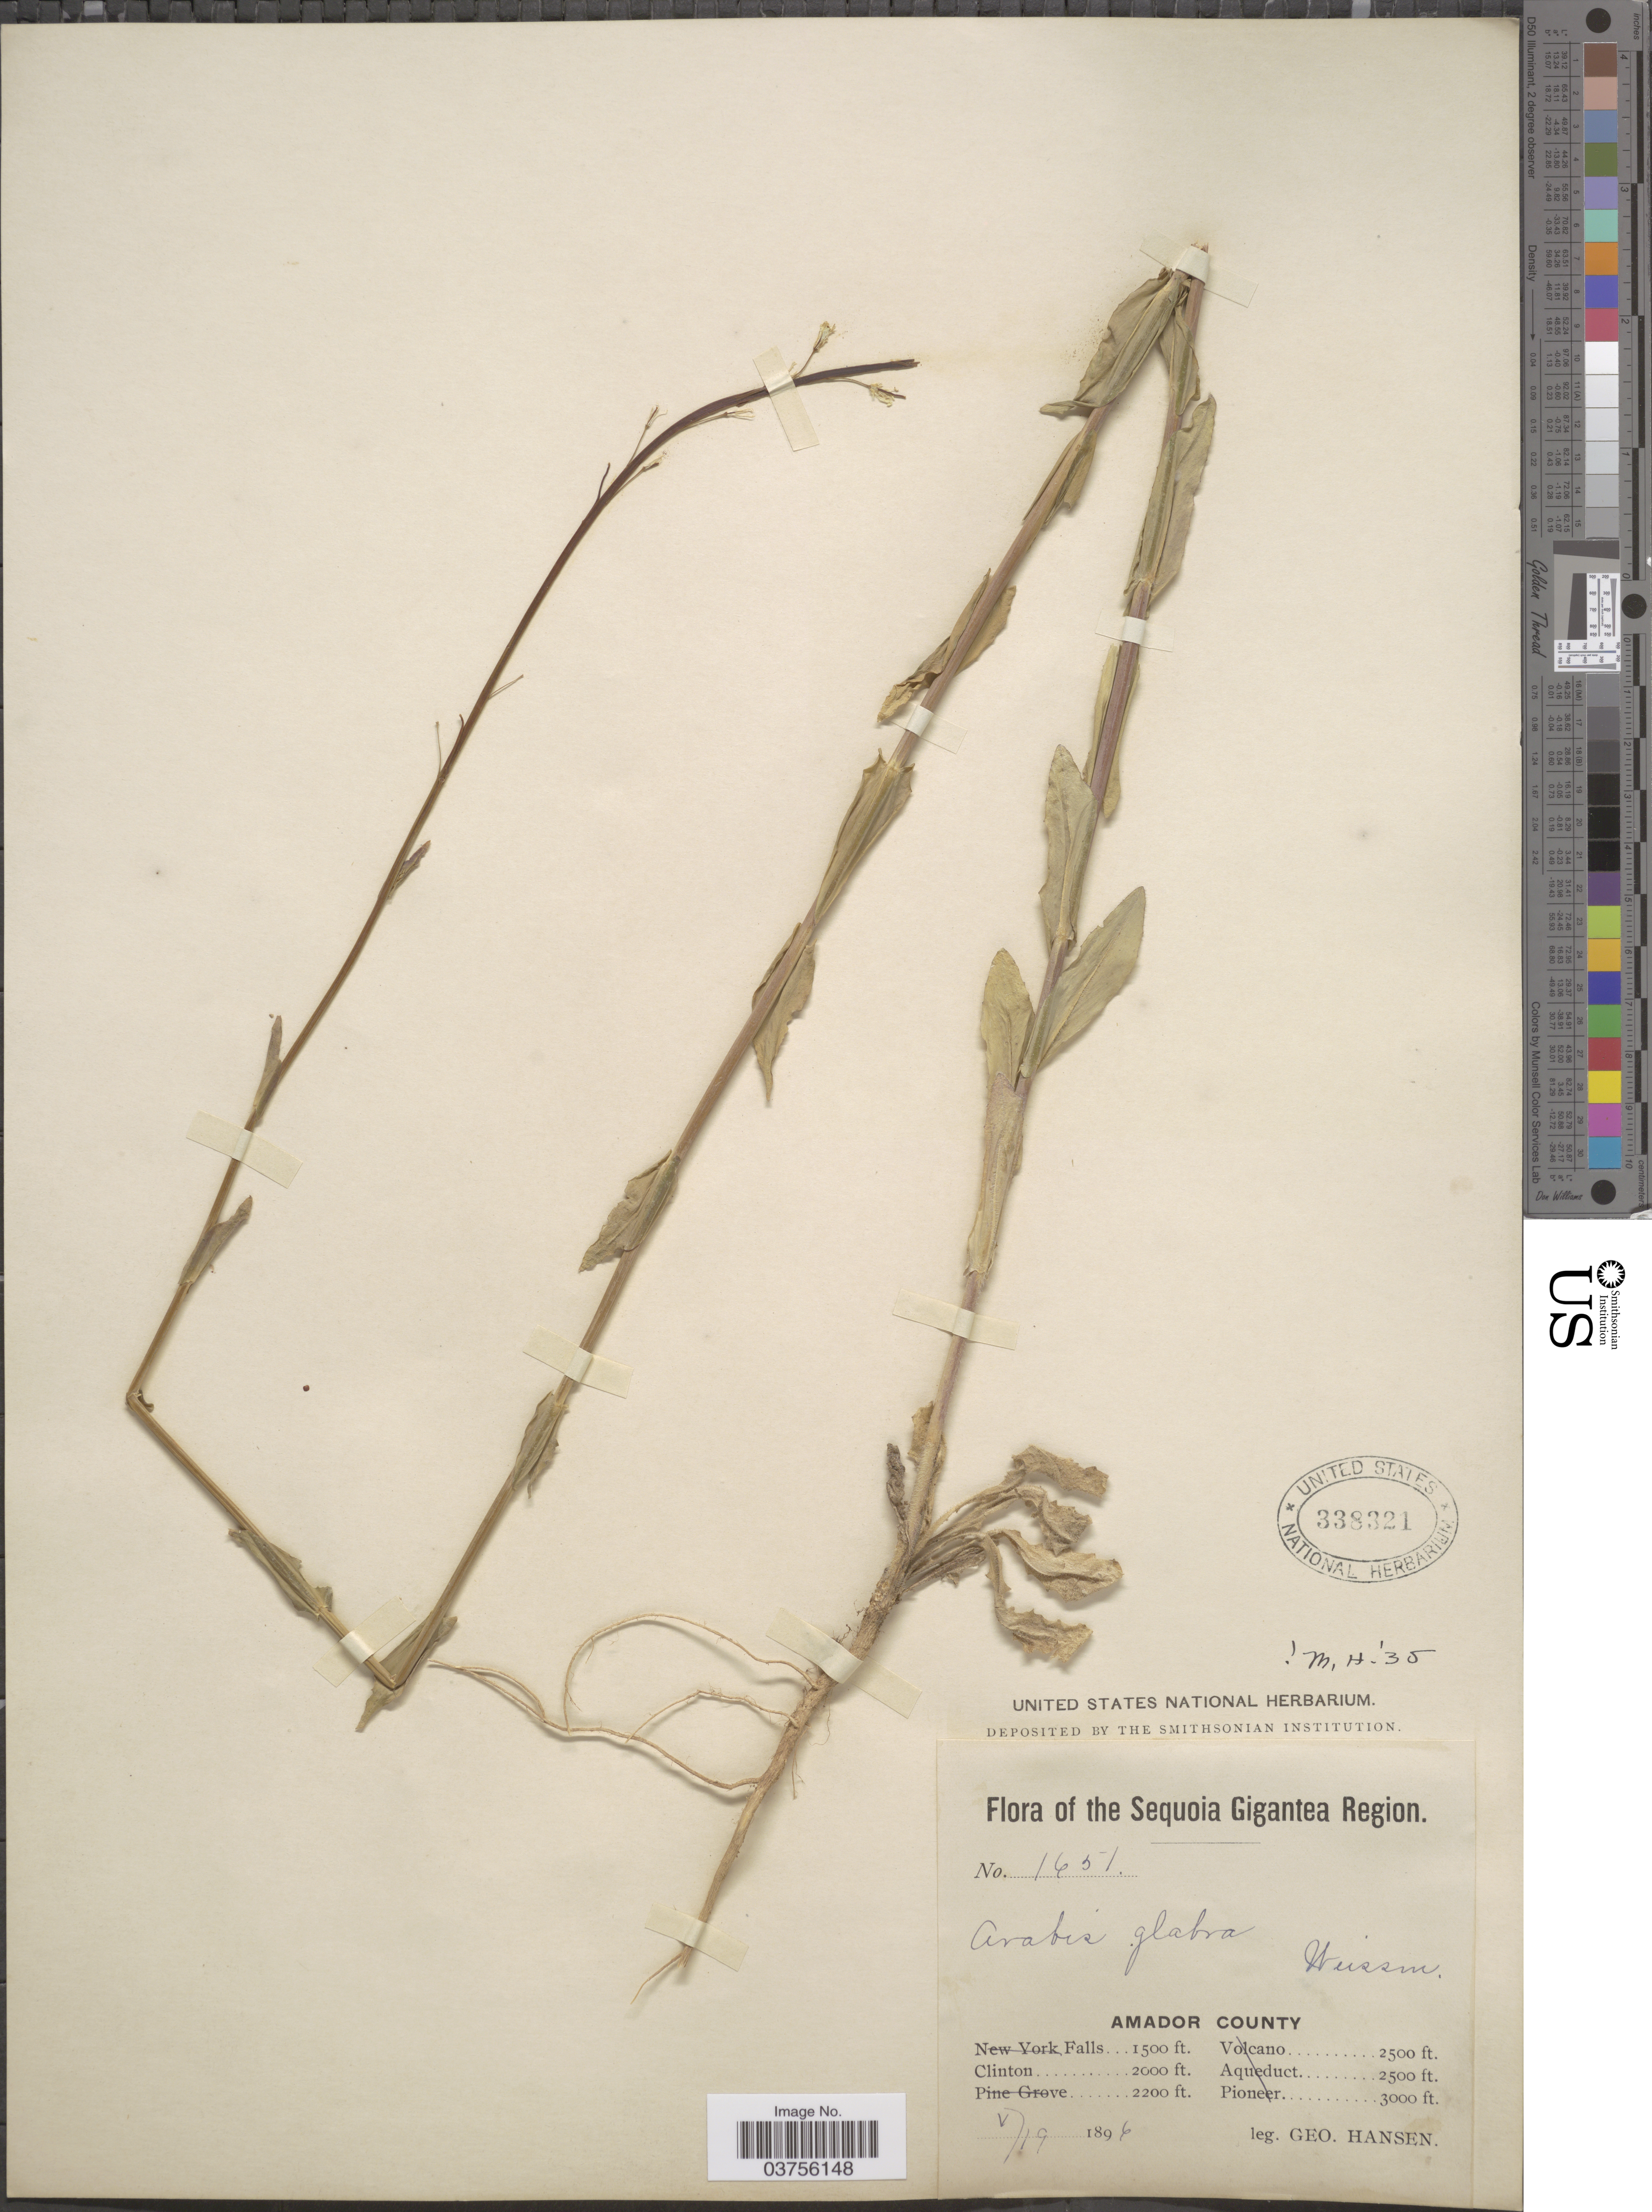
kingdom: Plantae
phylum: Tracheophyta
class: Magnoliopsida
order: Brassicales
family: Brassicaceae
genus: Turritis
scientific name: Turritis glabra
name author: L.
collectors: G. Hansen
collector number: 1651*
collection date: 1896-05-19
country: United States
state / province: California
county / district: Amador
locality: The Sequoia Gigantea Region. Amador County. Clinton.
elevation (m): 610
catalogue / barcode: US 338321